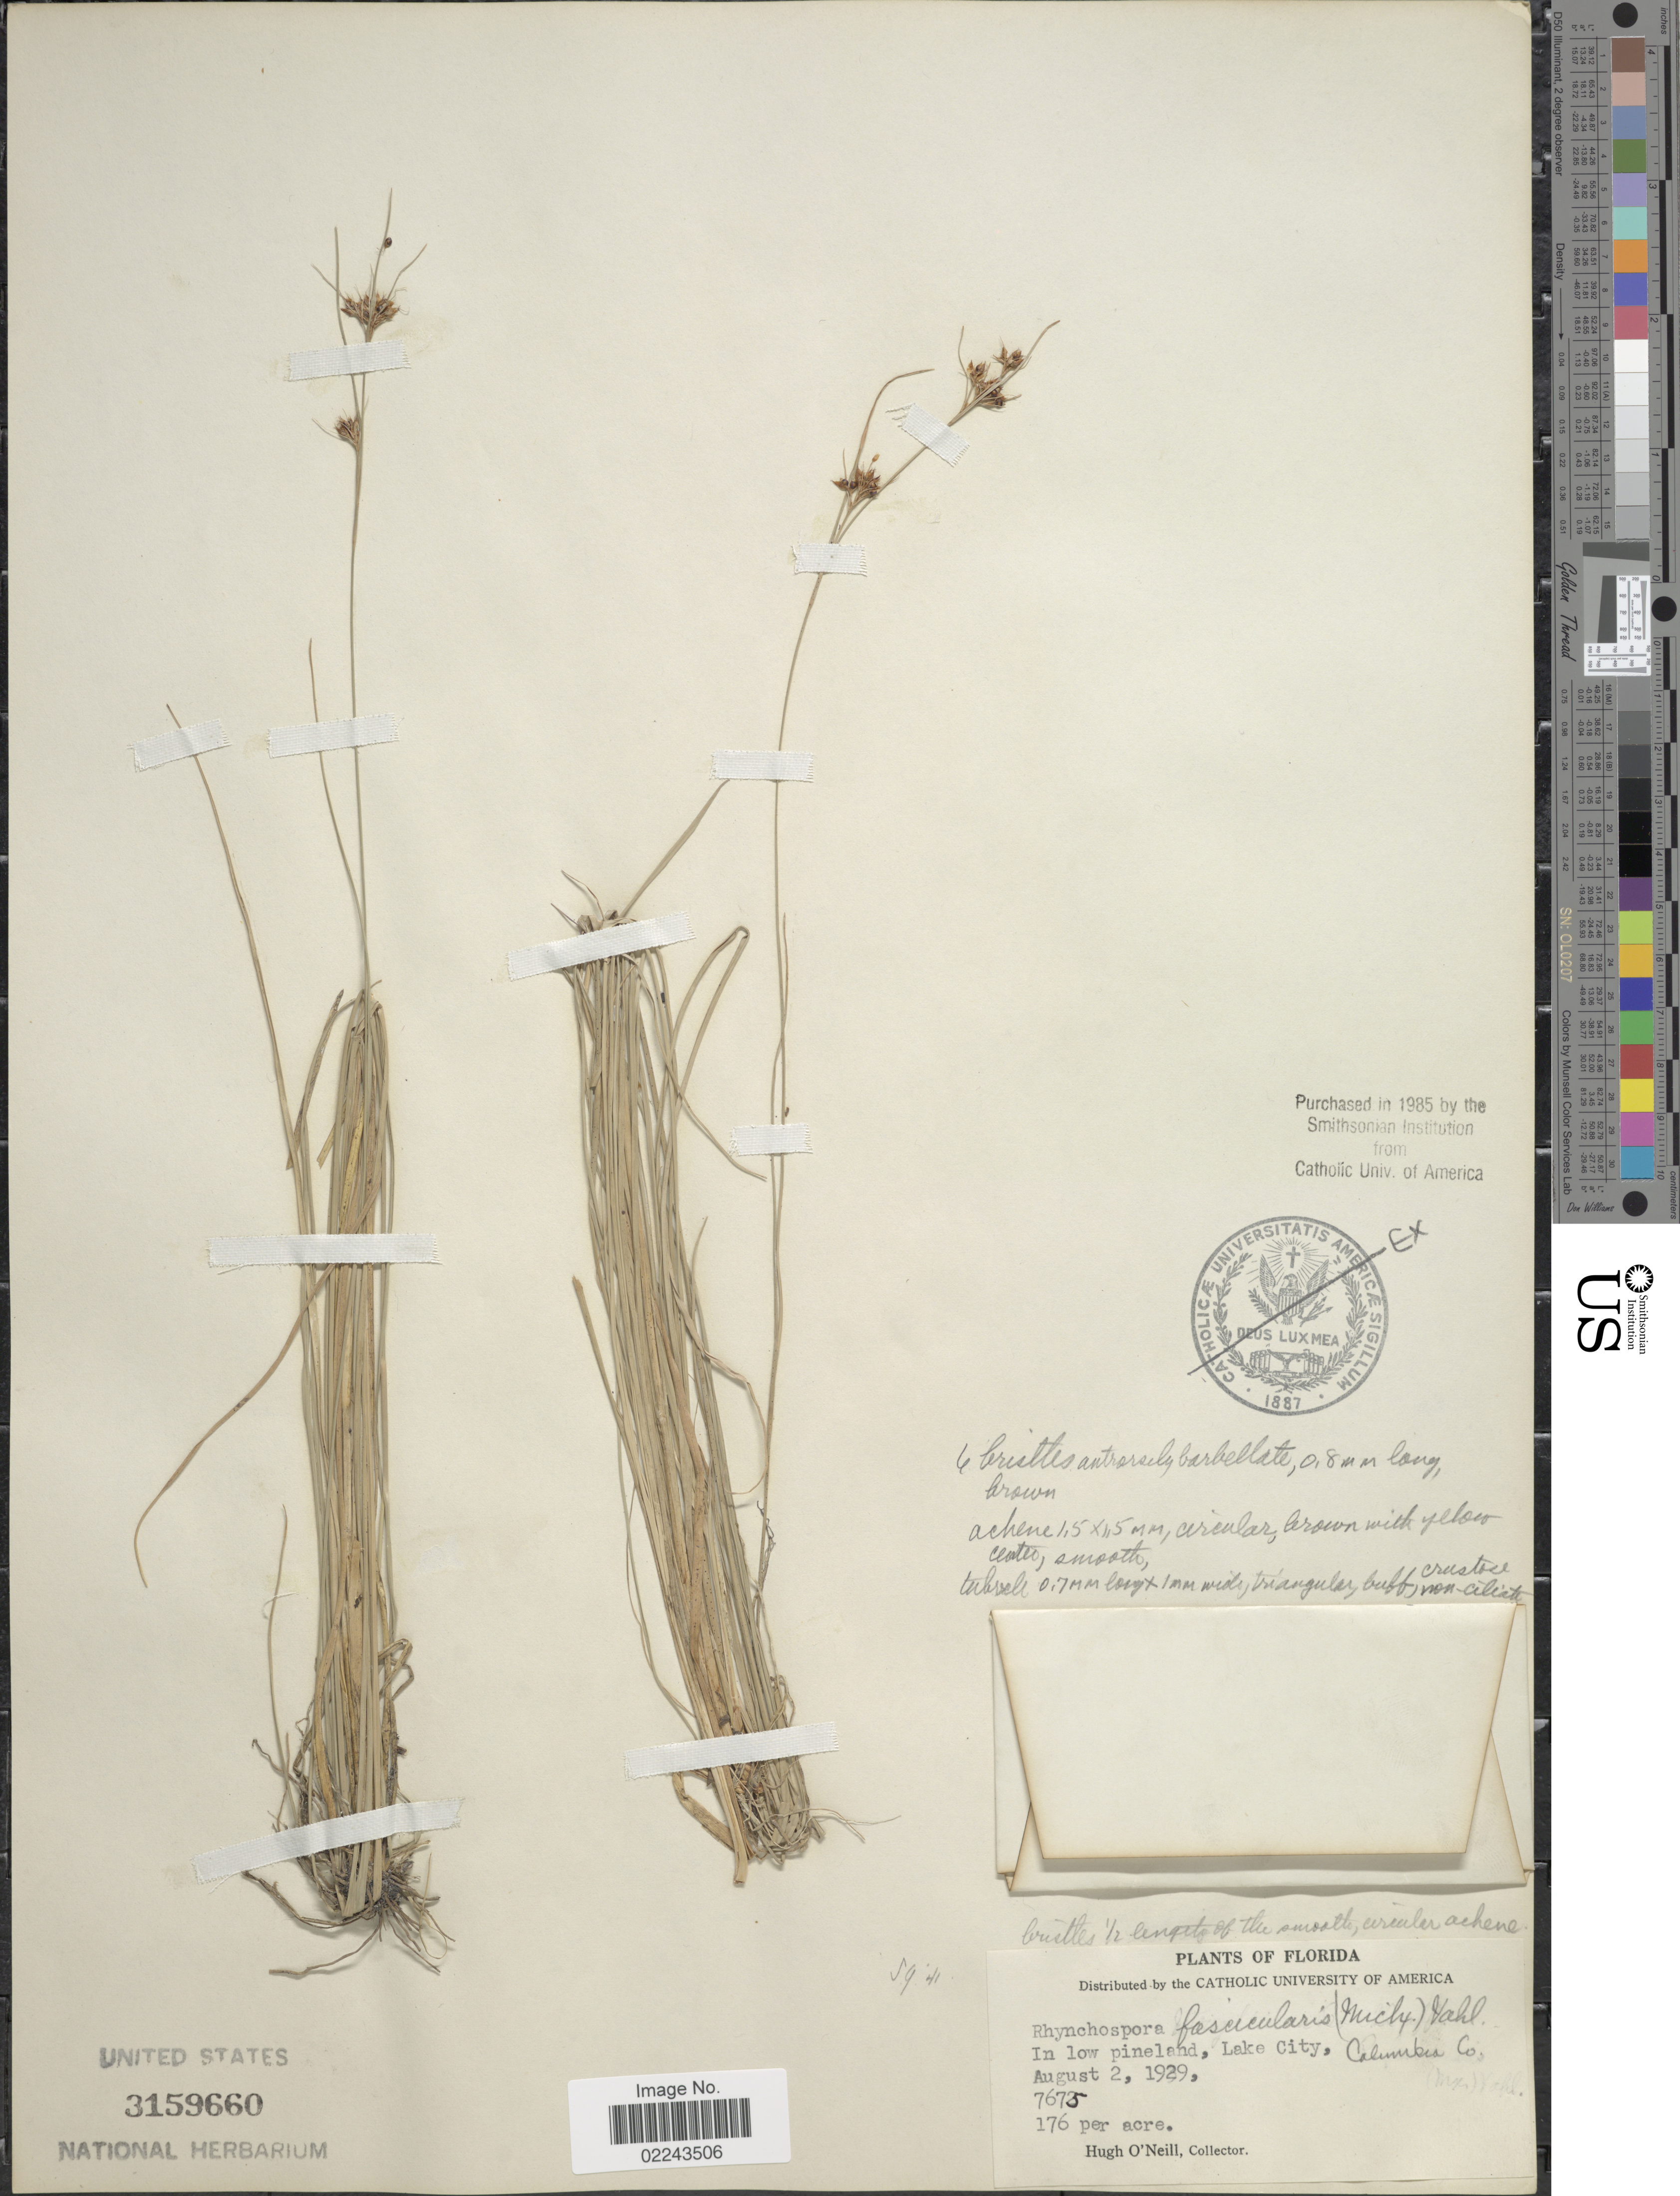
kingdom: Plantae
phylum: Tracheophyta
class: Liliopsida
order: Poales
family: Cyperaceae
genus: Rhynchospora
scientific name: Rhynchospora fascicularis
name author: (Michx.) Vahl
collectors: H. O'Neill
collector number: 7675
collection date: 1929-08-02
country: United States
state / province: Florida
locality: Lake City, Columbia Co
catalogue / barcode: US 3159660